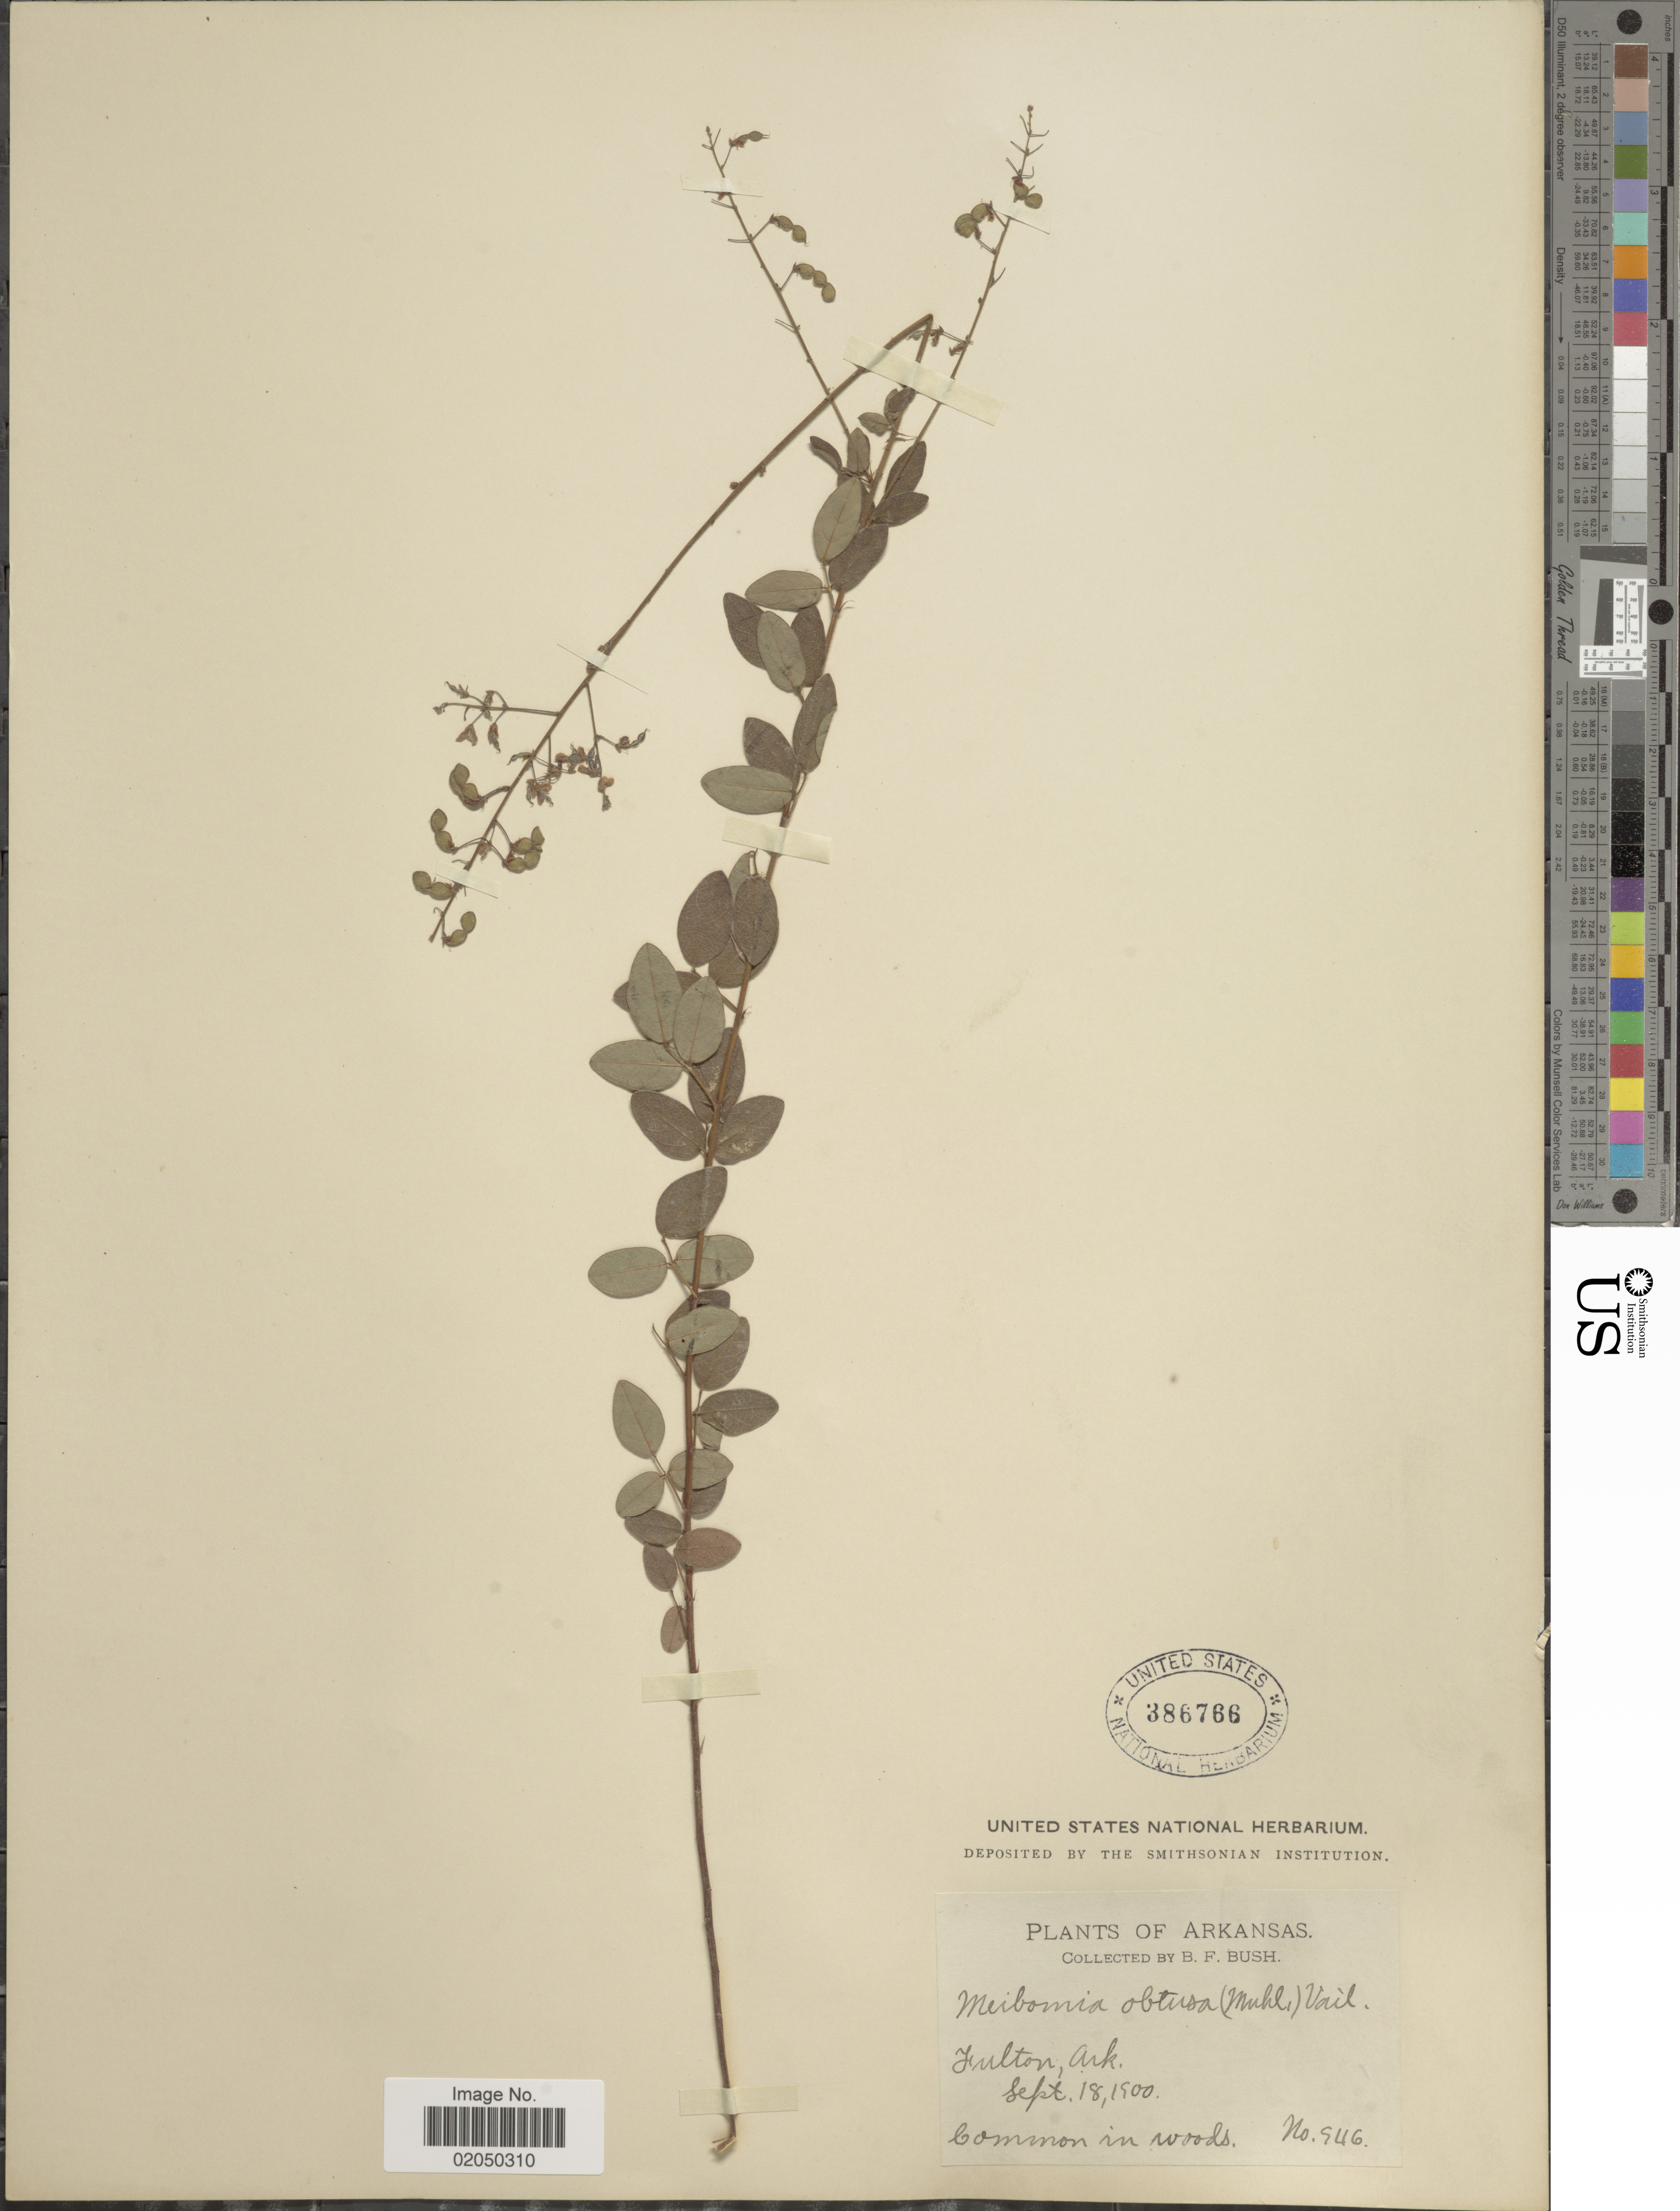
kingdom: Plantae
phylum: Tracheophyta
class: Magnoliopsida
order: Fabales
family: Fabaceae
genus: Desmodium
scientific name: Desmodium ciliare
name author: (Muhl. ex Willd.) DC.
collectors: B. F. Bush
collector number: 946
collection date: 1900-09-18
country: United States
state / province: Arkansas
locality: Fulton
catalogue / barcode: US 386766